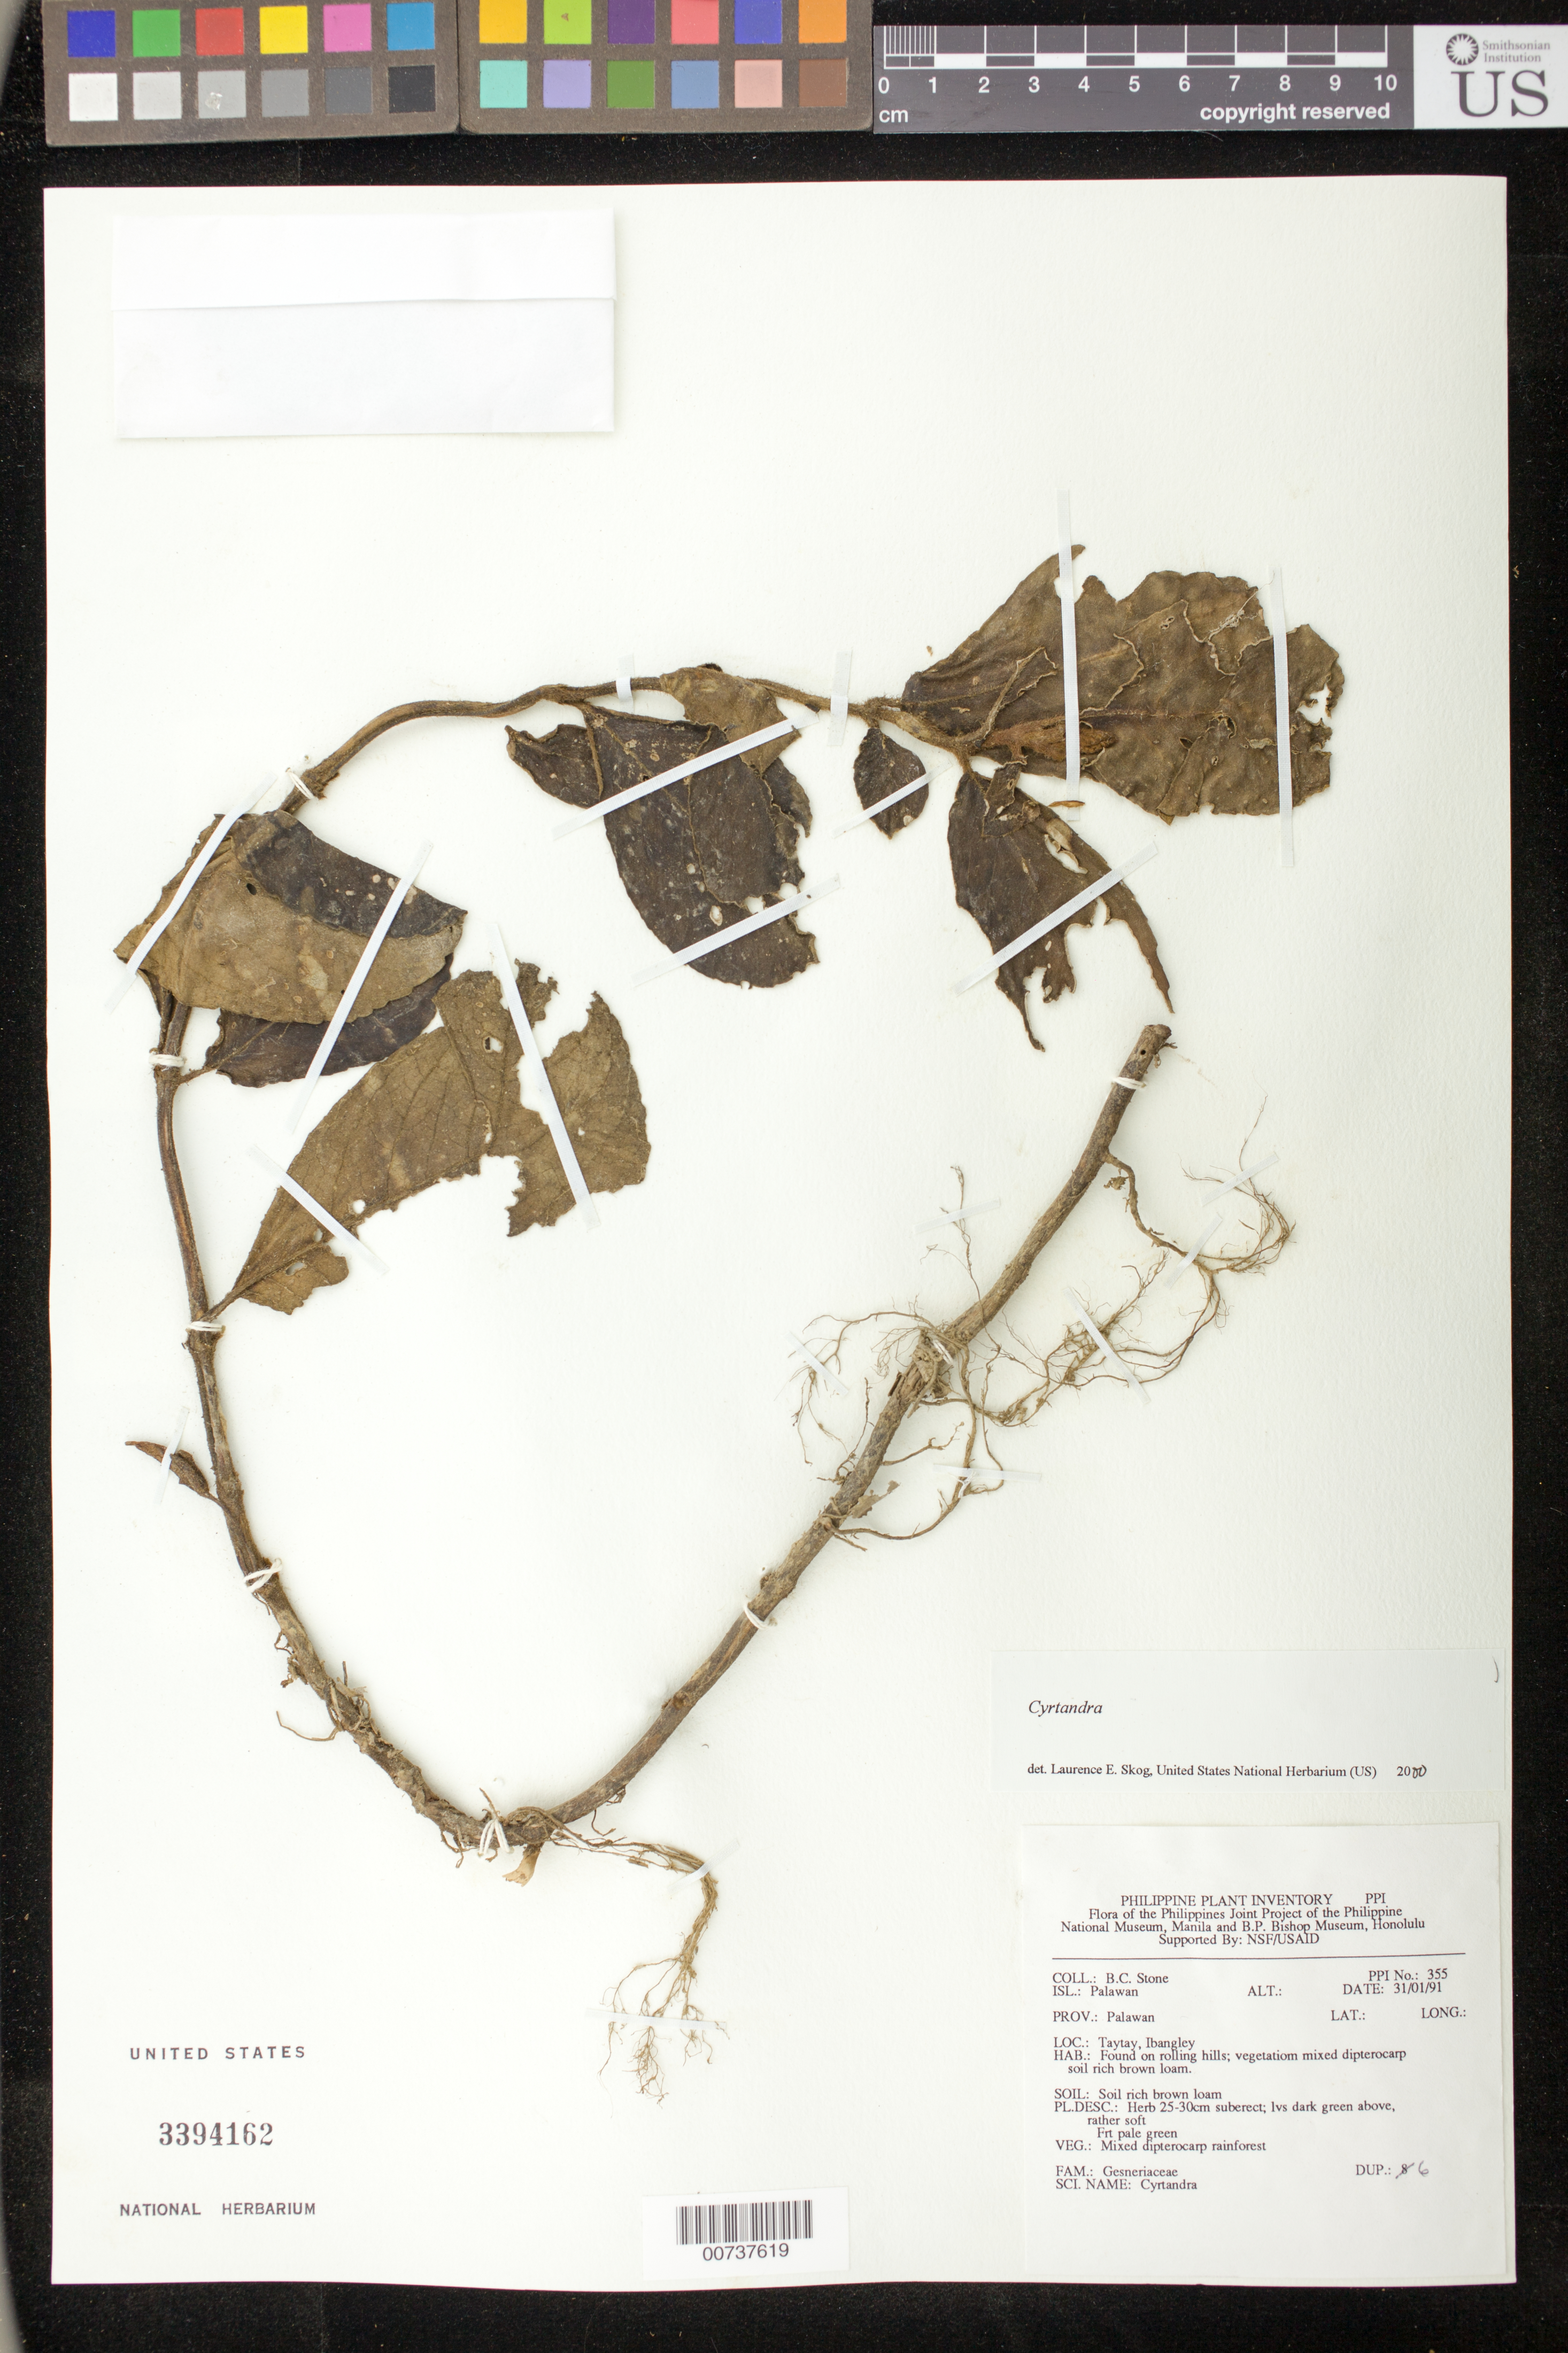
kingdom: Plantae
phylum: Tracheophyta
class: Magnoliopsida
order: Lamiales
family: Gesneriaceae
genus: Cyrtandra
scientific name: Cyrtandra sp.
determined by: Skog, Laurence E.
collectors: B. C. Stone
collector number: PPI no. 355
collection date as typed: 31 Jan 1991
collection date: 1991-01-31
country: Philippines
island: Palawan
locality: Prov. Palawan; Taytay, Ibangley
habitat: Found on rolling hills; mixed dipterocarp forest, soil rich brown loam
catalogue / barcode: US 3394162